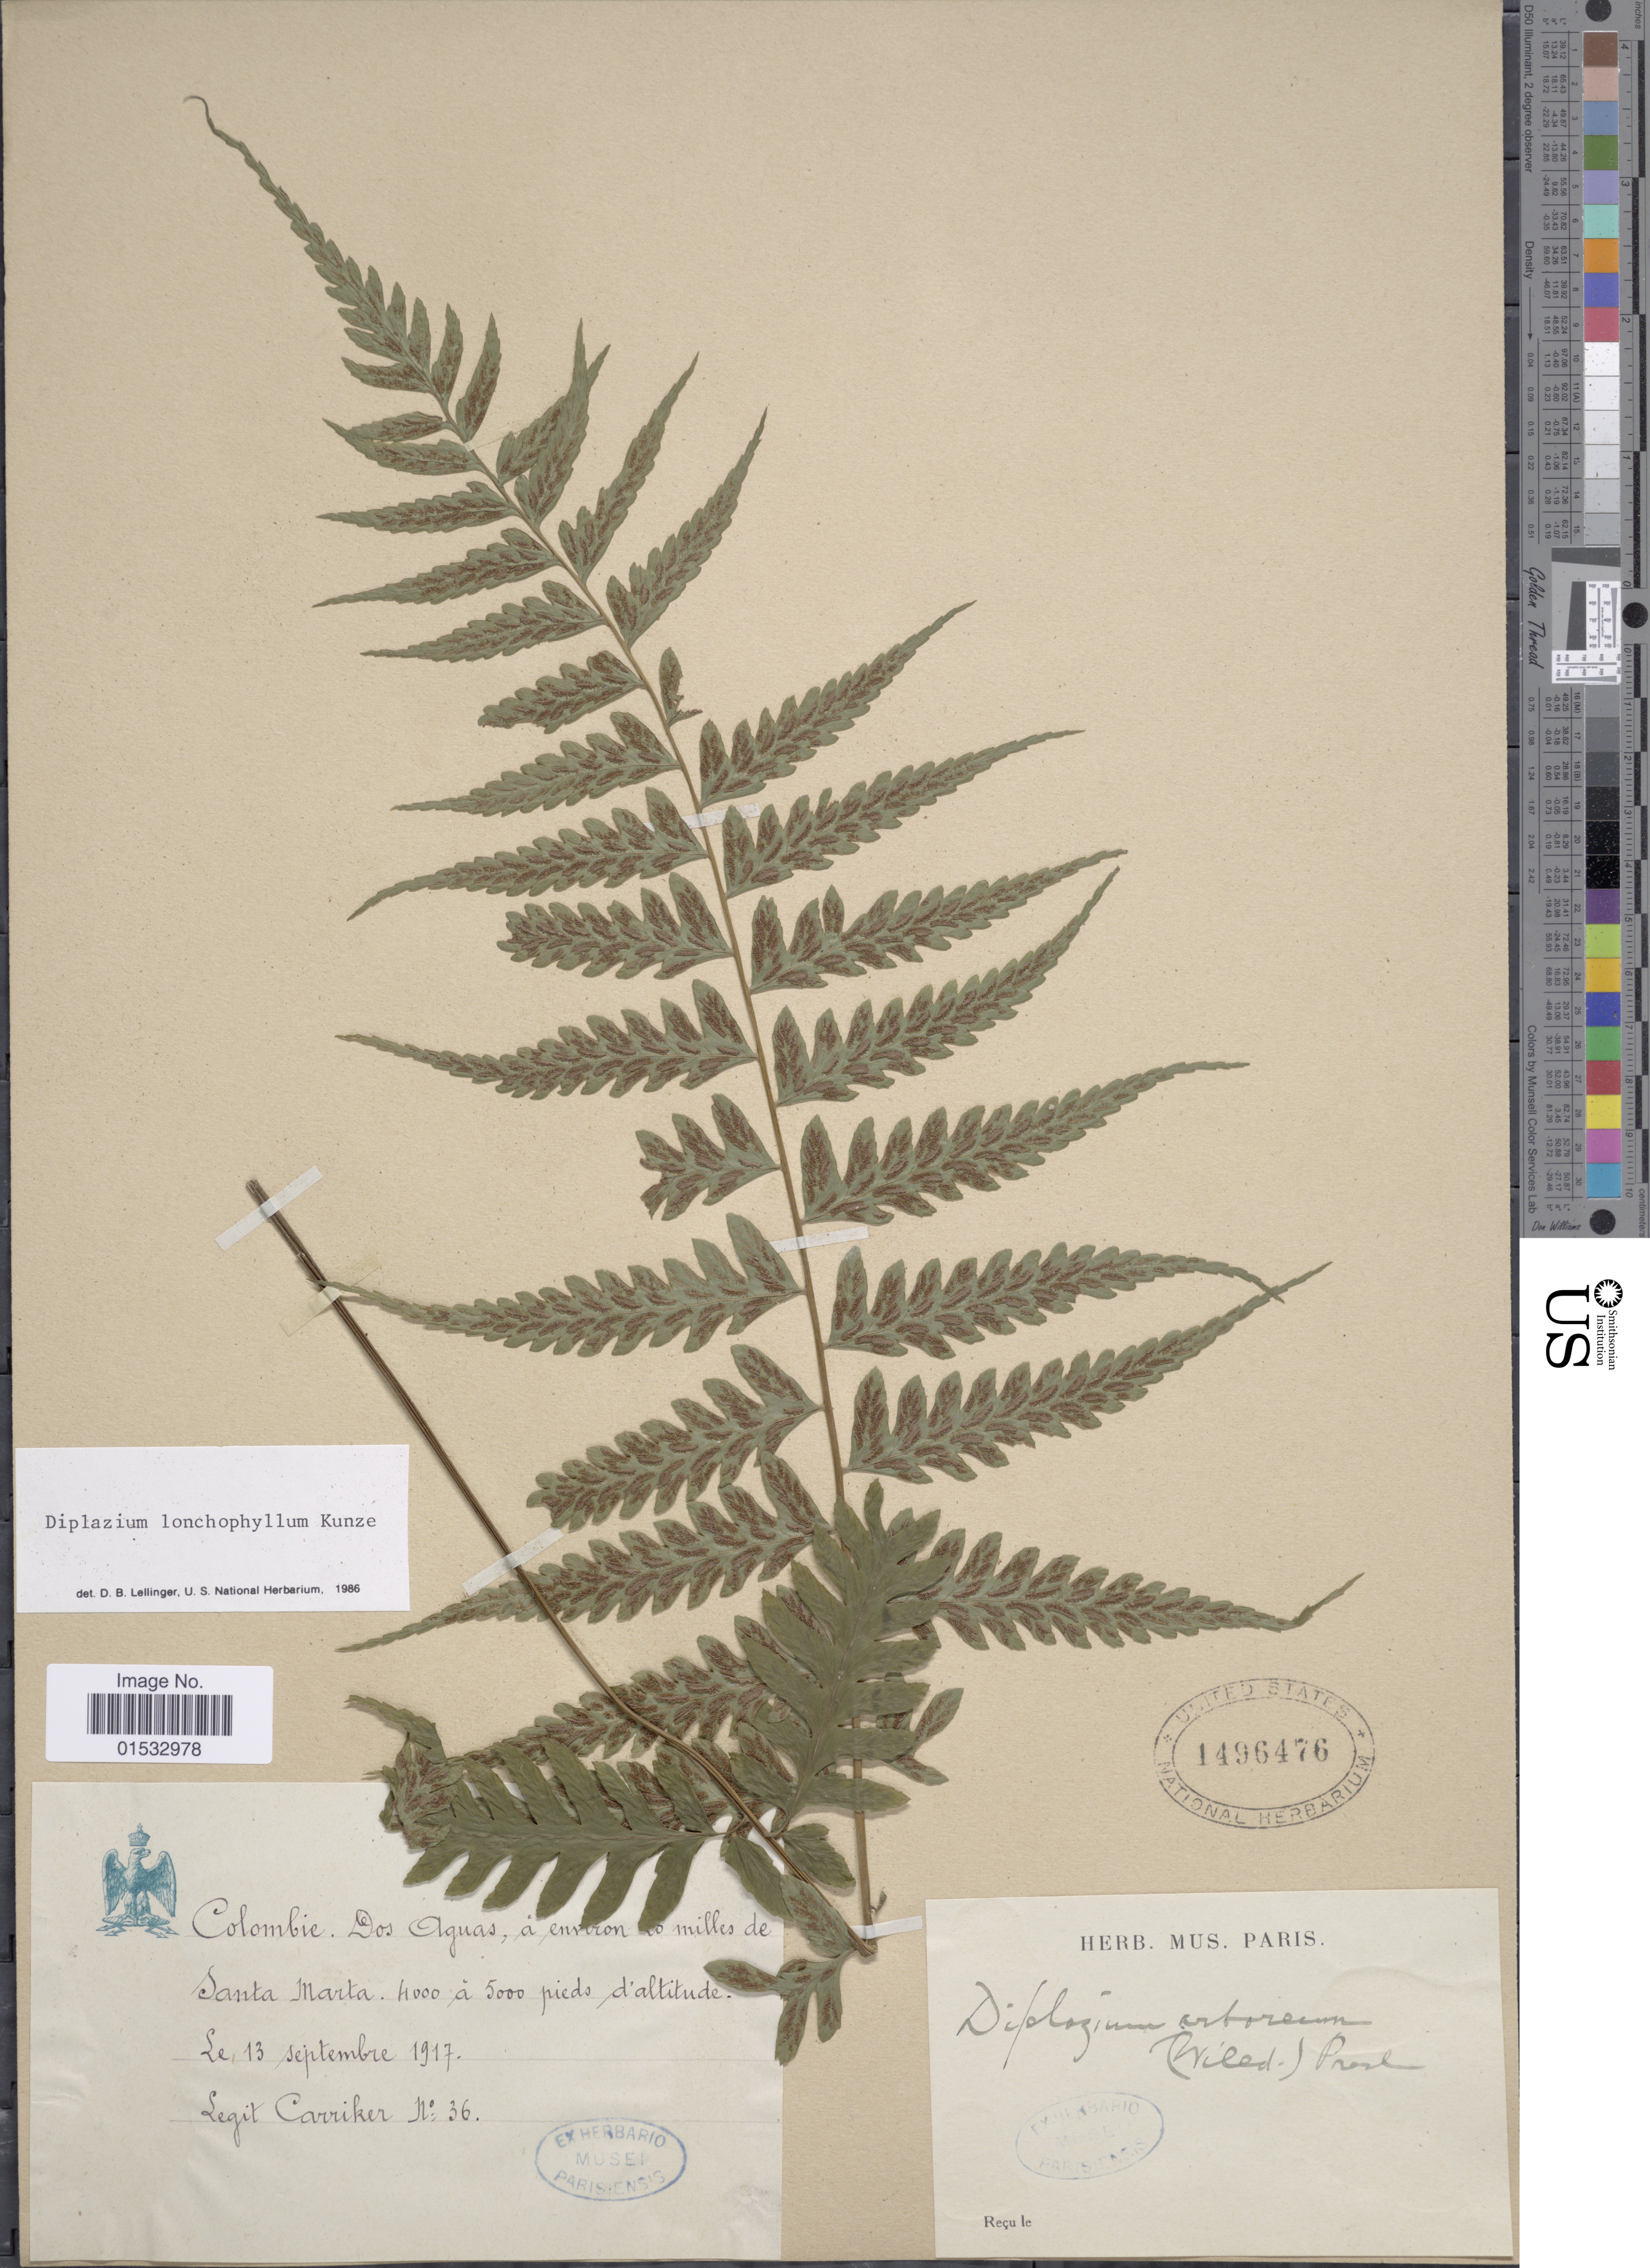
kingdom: Plantae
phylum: Tracheophyta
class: Polypodiopsida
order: Polypodiales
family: Athyriaceae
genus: Diplazium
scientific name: Diplazium lonchophyllum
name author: Kunze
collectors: Carriker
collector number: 36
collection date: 1917-09-13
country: Colombia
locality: Dos aguas, á environ lo milles de Santa Marte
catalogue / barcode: US 1496476